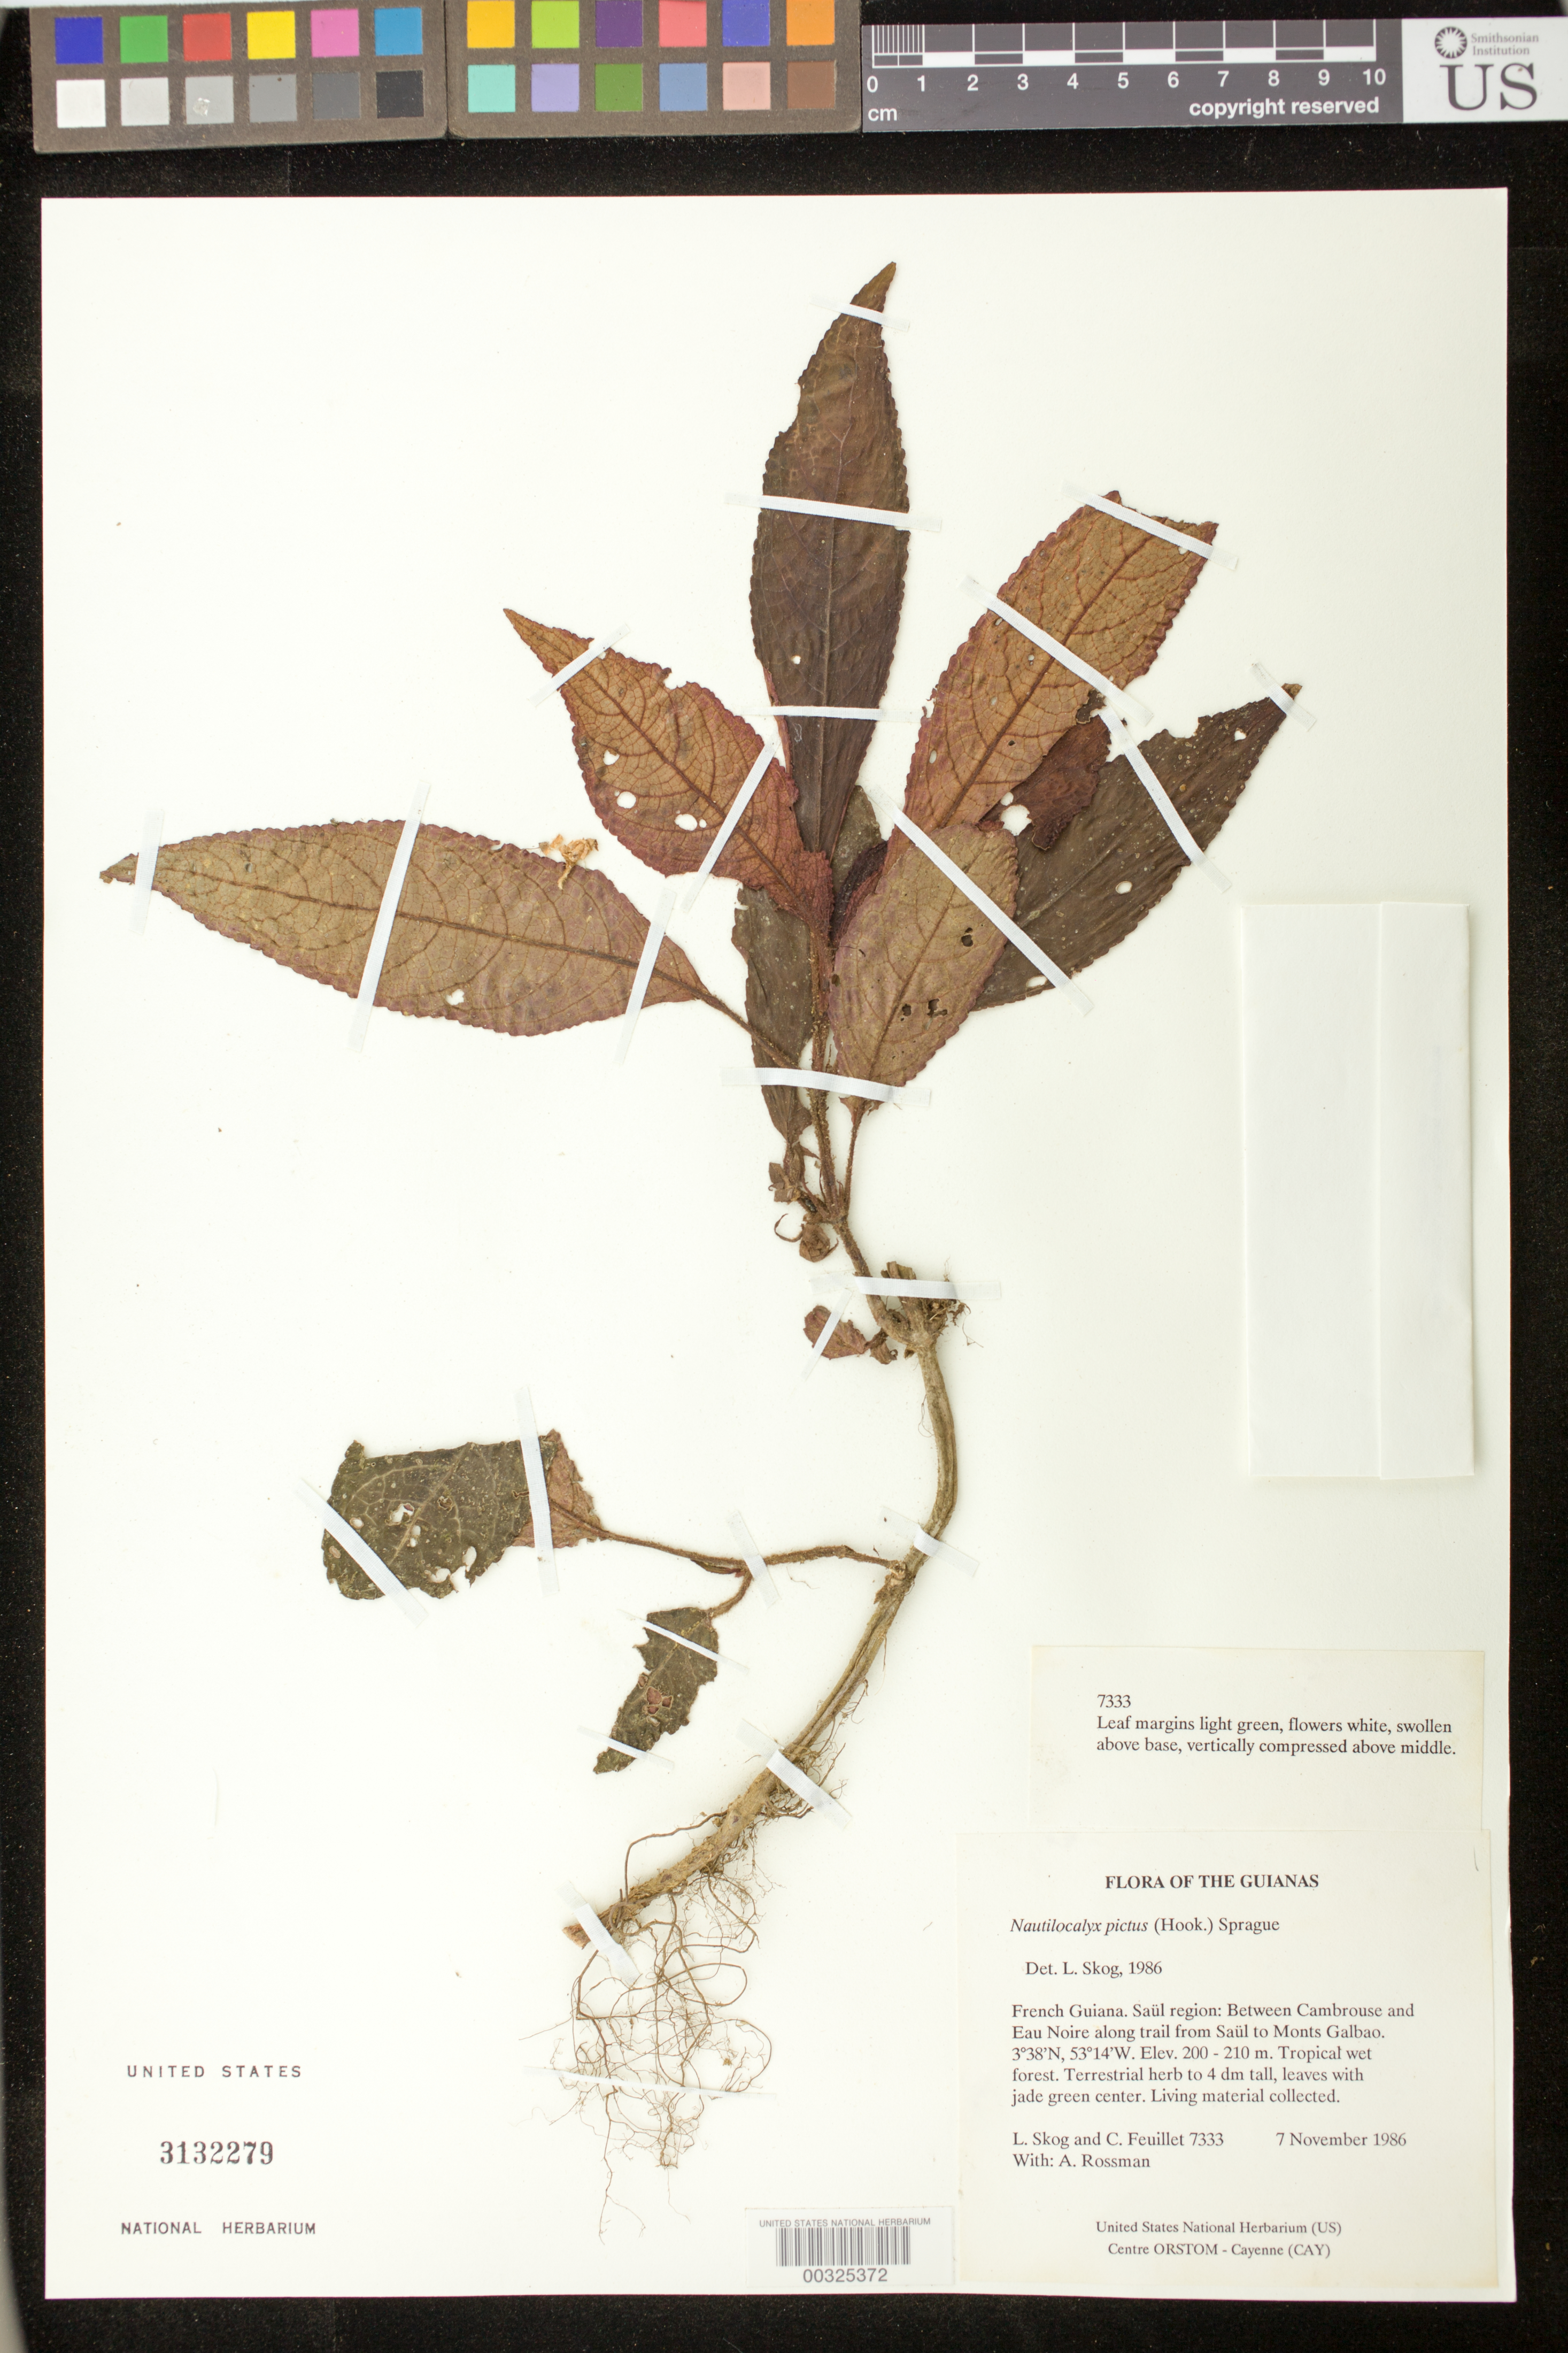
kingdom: Plantae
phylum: Tracheophyta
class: Magnoliopsida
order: Lamiales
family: Gesneriaceae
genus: Nautilocalyx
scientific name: Nautilocalyx pictus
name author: (Hook.) Sprague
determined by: Skog, Laurence E.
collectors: L. E. Skog, C. Feuillet & A. Rossman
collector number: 7333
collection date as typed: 07 Nov 1986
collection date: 1986-11-07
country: French Guiana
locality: Saül region: between Cambrouse and Eau Noire along trail from Saül to Monts Galbao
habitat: Tropical wet forest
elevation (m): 200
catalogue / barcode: US 3132279